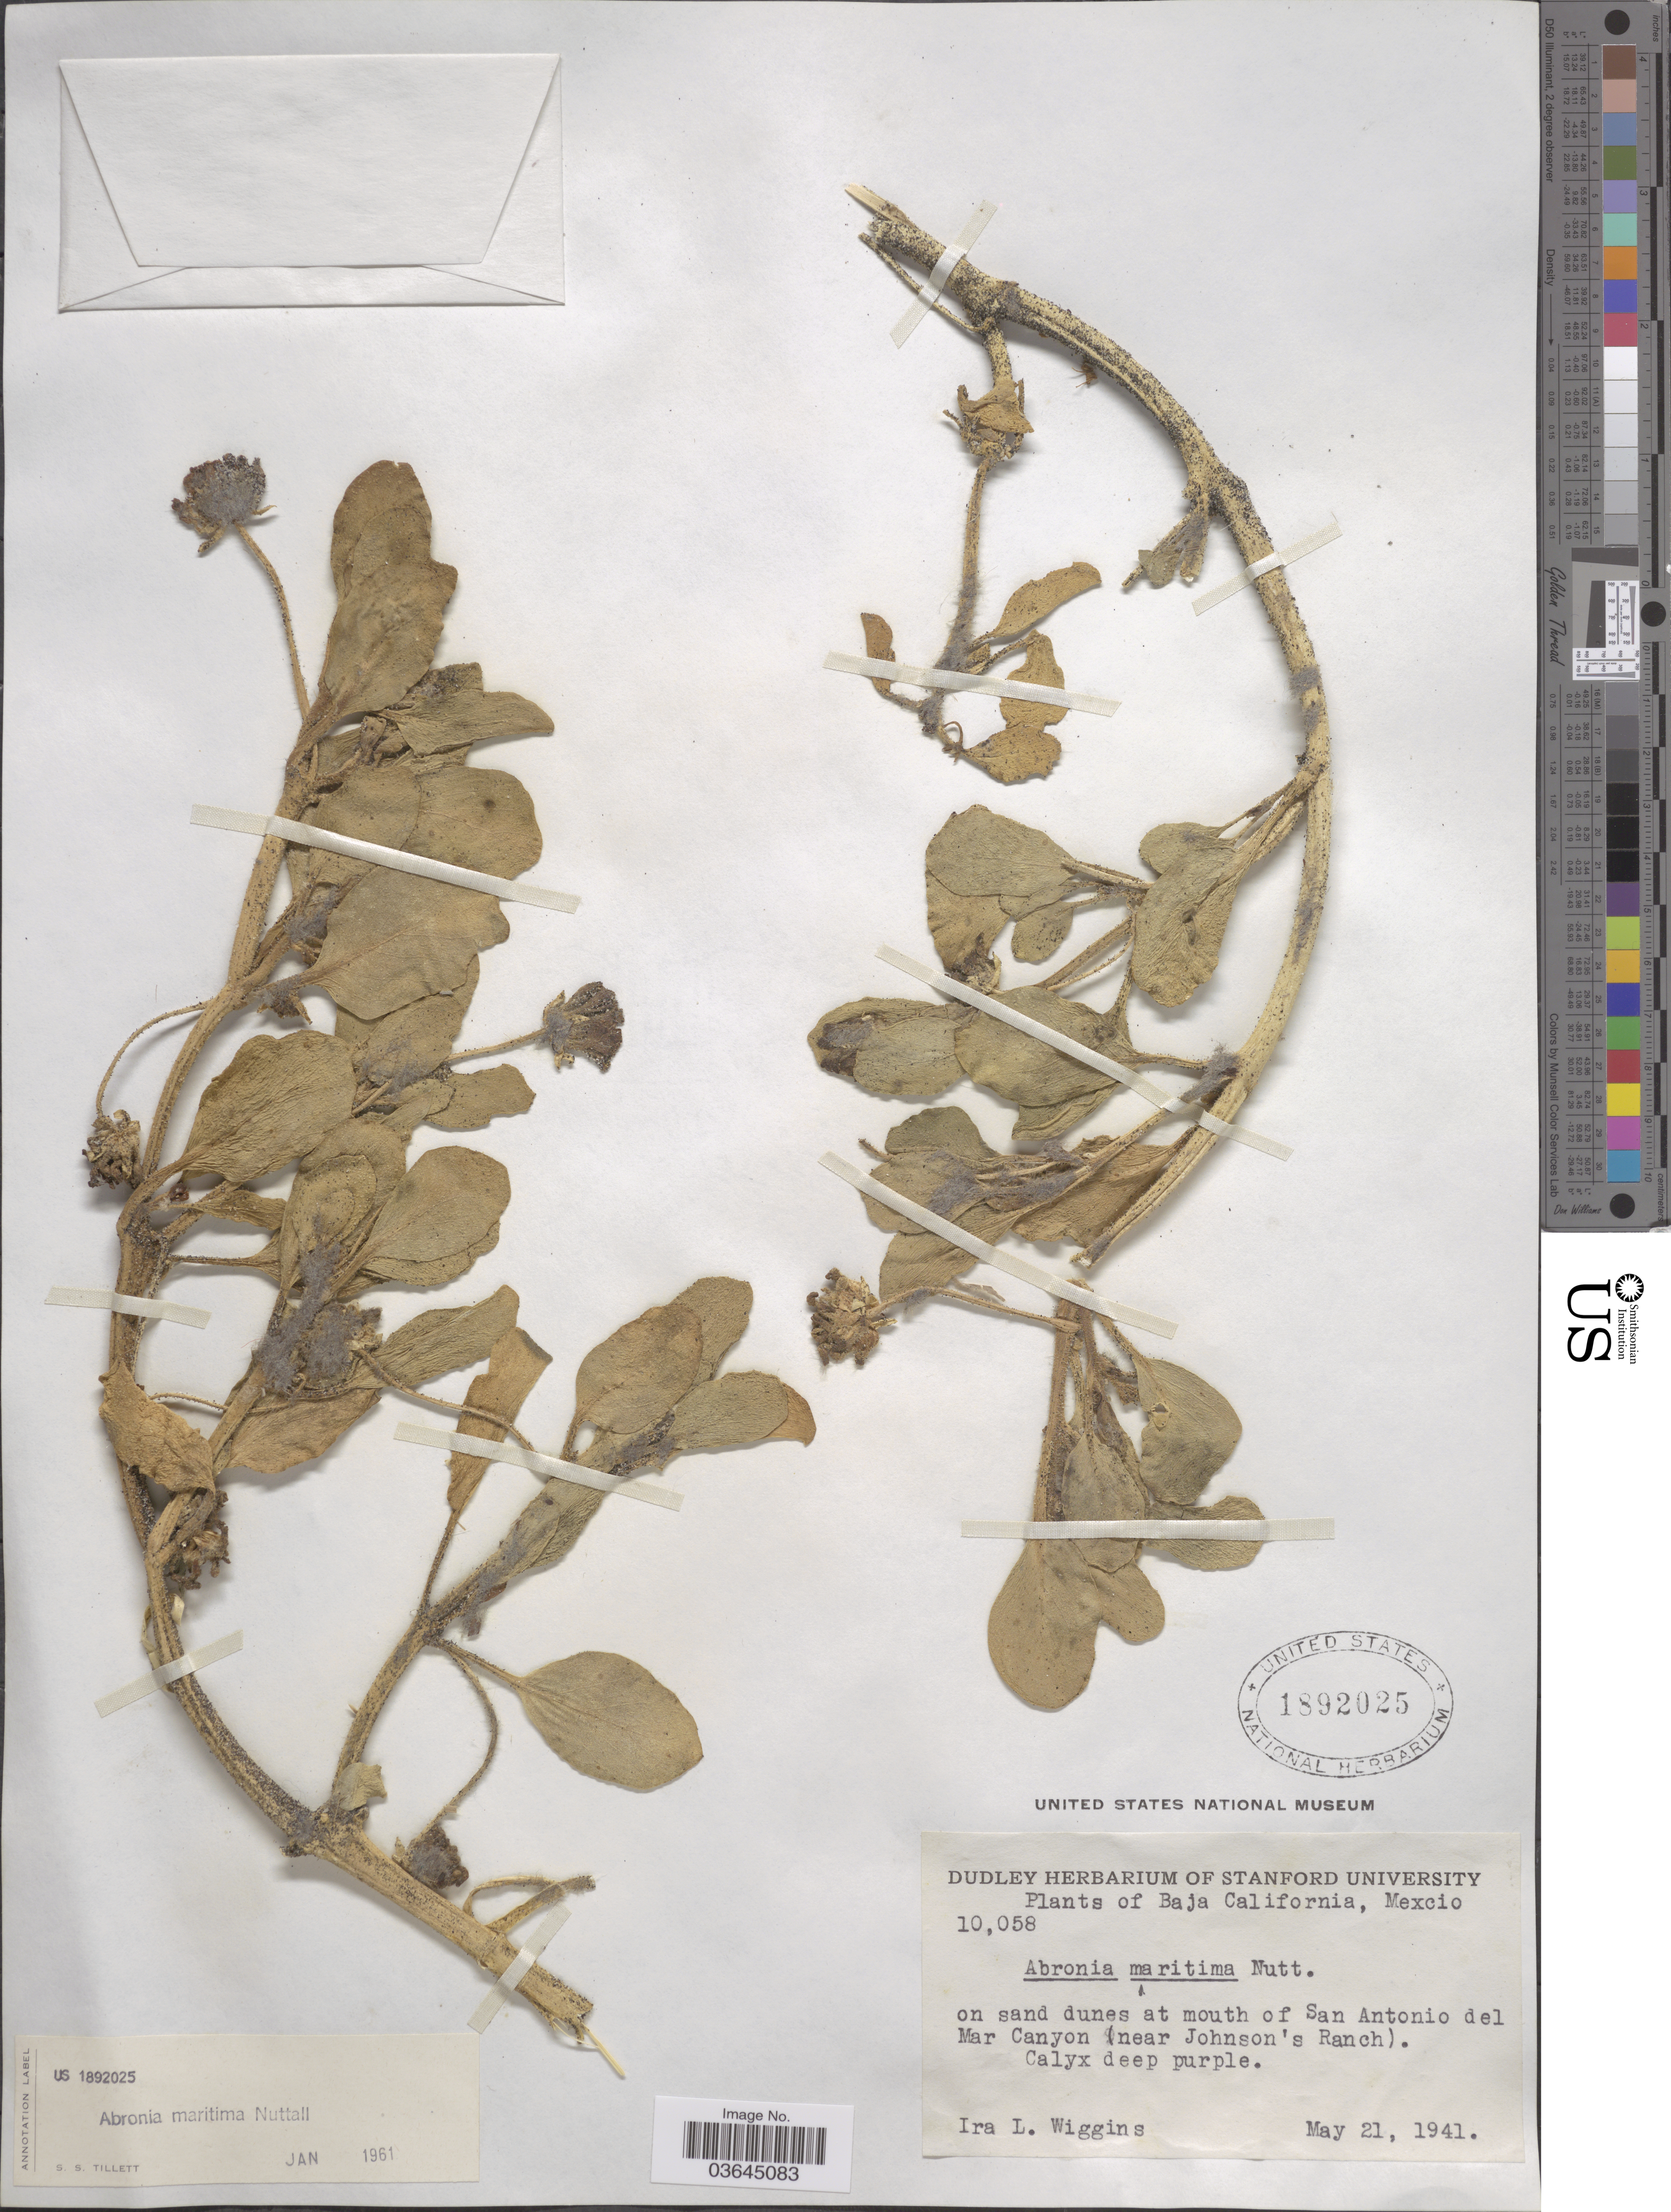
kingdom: Plantae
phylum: Tracheophyta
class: Magnoliopsida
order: Caryophyllales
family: Nyctaginaceae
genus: Abronia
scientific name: Abronia maritima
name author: Nutt. ex S. Watson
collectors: I. L. Wiggins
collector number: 10058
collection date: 1941-05-21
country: Mexico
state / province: Baja California Sur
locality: On sand dunes at mouth of San Antonio del Mar Canyon (near Johnson's Ranch).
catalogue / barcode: US 1892025